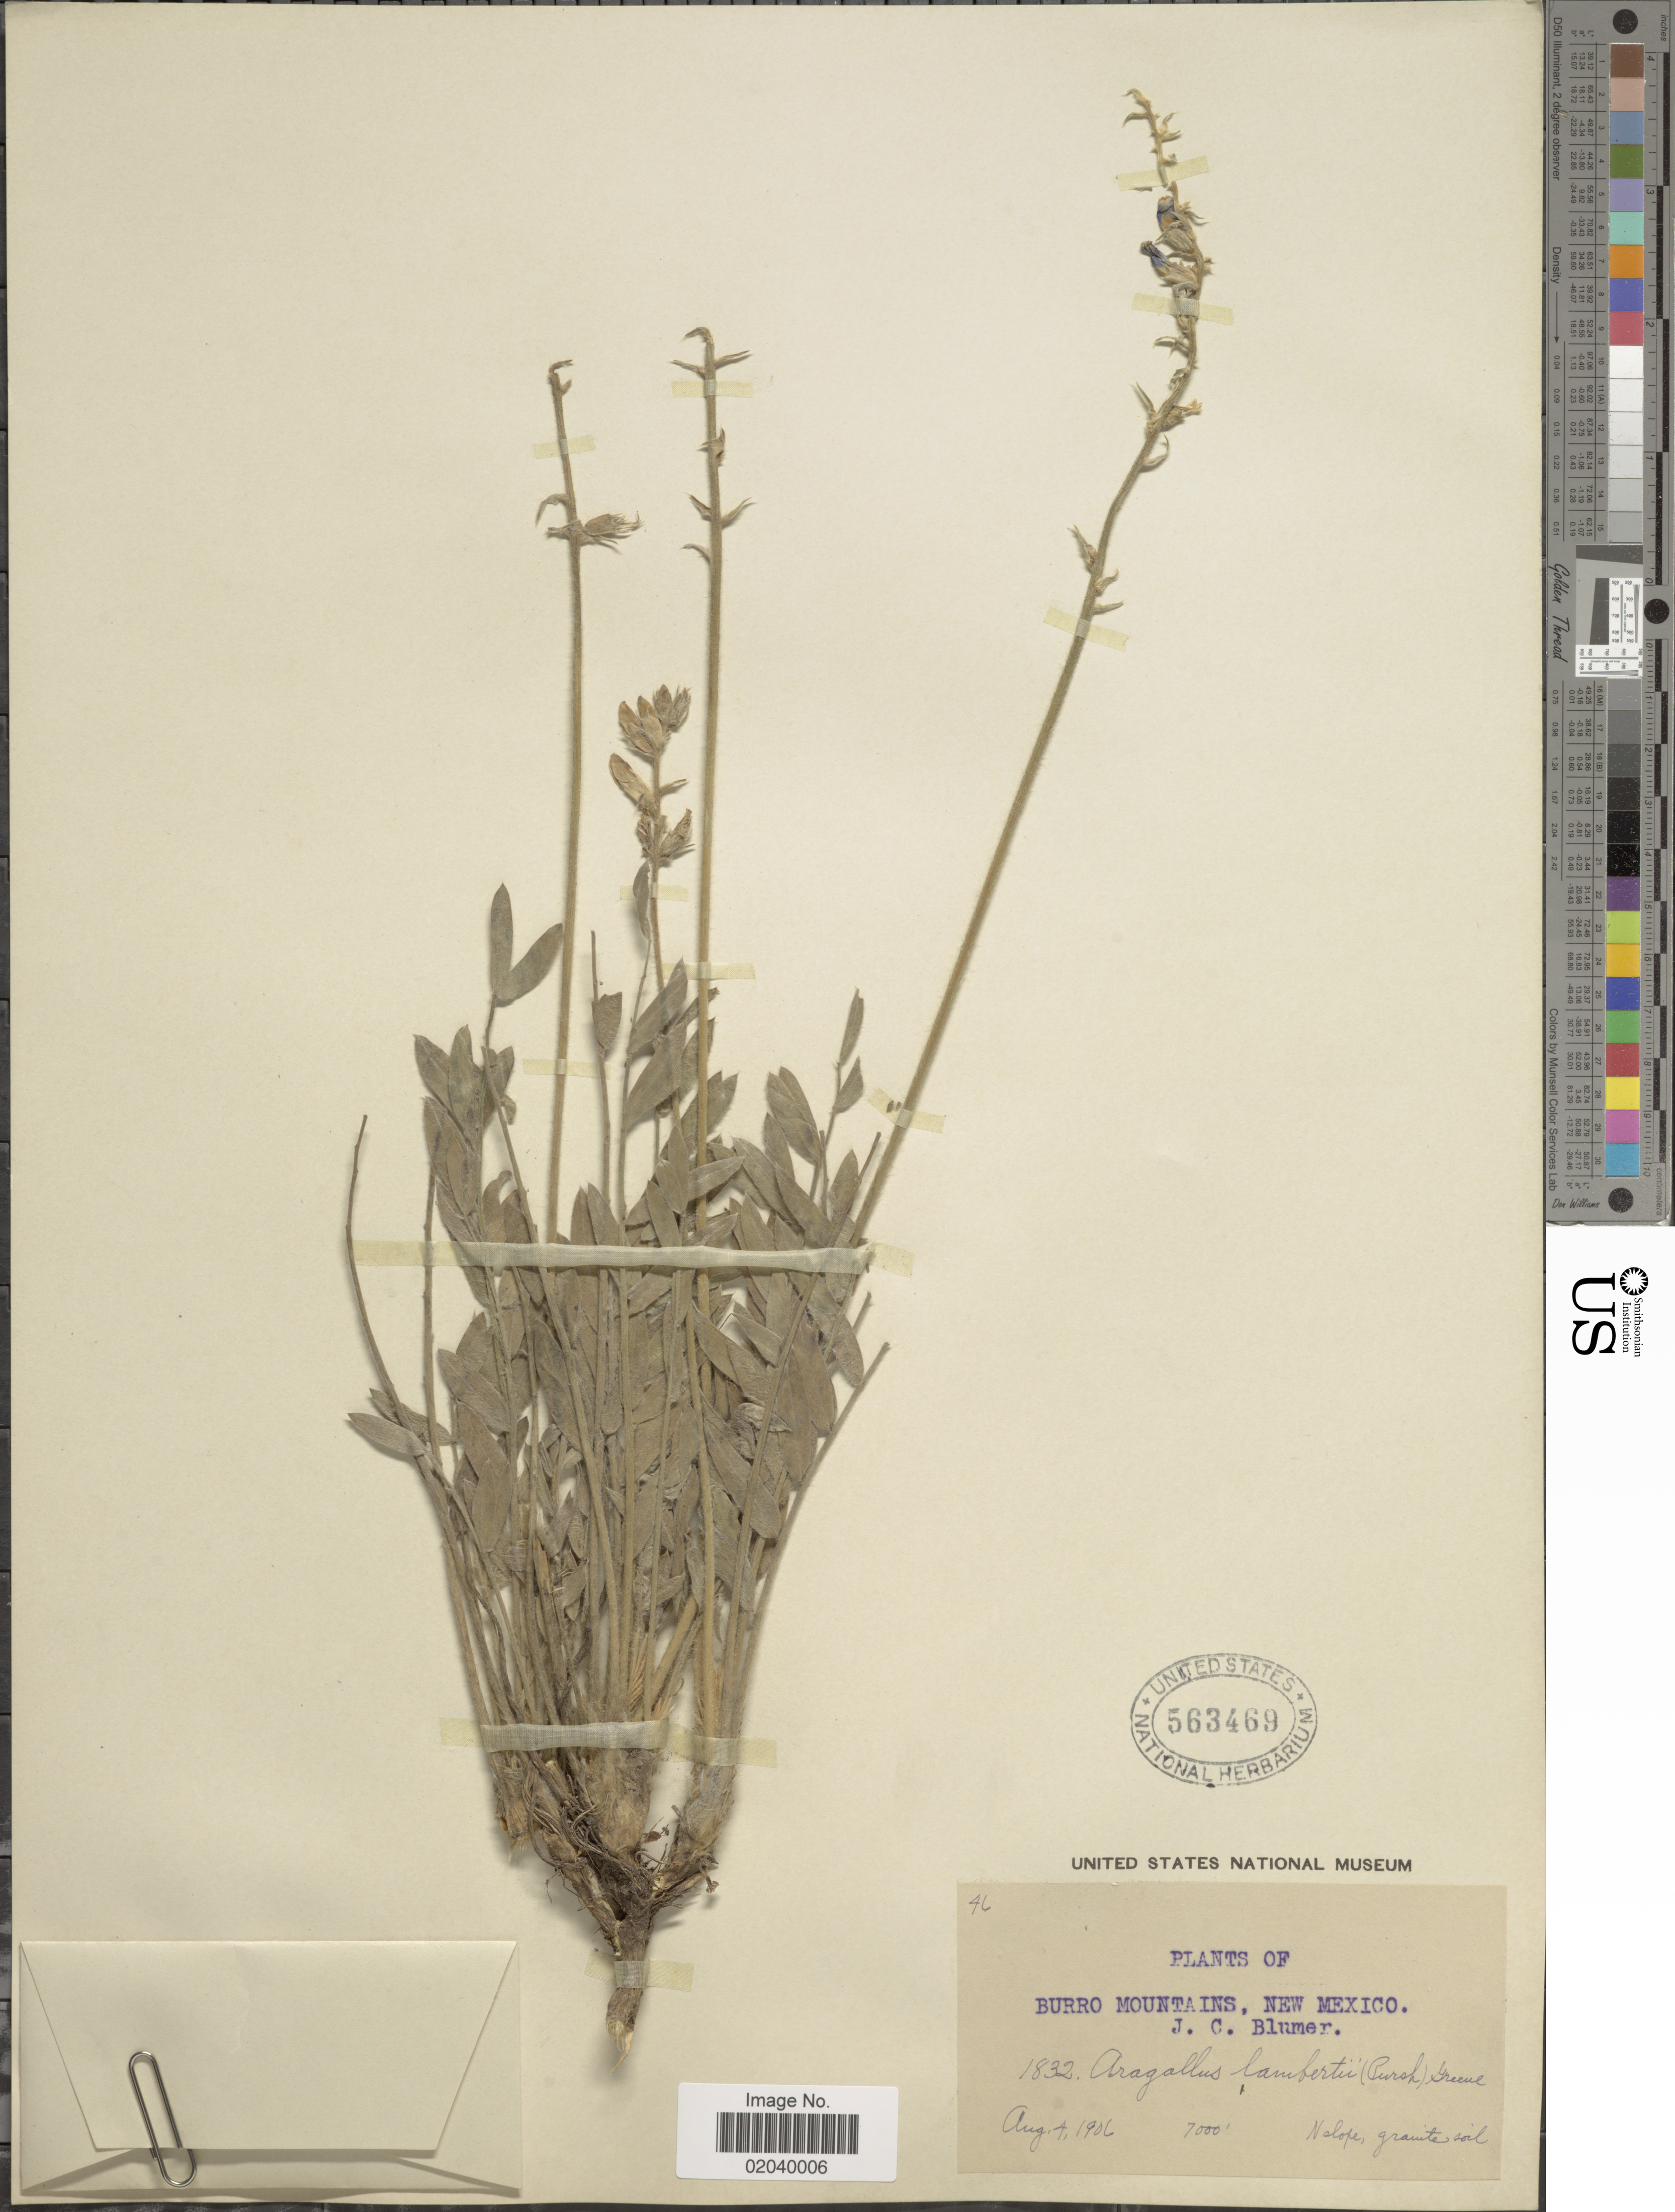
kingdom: Plantae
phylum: Tracheophyta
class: Magnoliopsida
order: Fabales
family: Fabaceae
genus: Oxytropis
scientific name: Oxytropis lambertii var. bigelovii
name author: A. Gray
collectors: J. C. Blumer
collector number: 46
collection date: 1906-08-04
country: United States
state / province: New Mexico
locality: Burro Mountains,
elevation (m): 2134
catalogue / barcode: US 563469